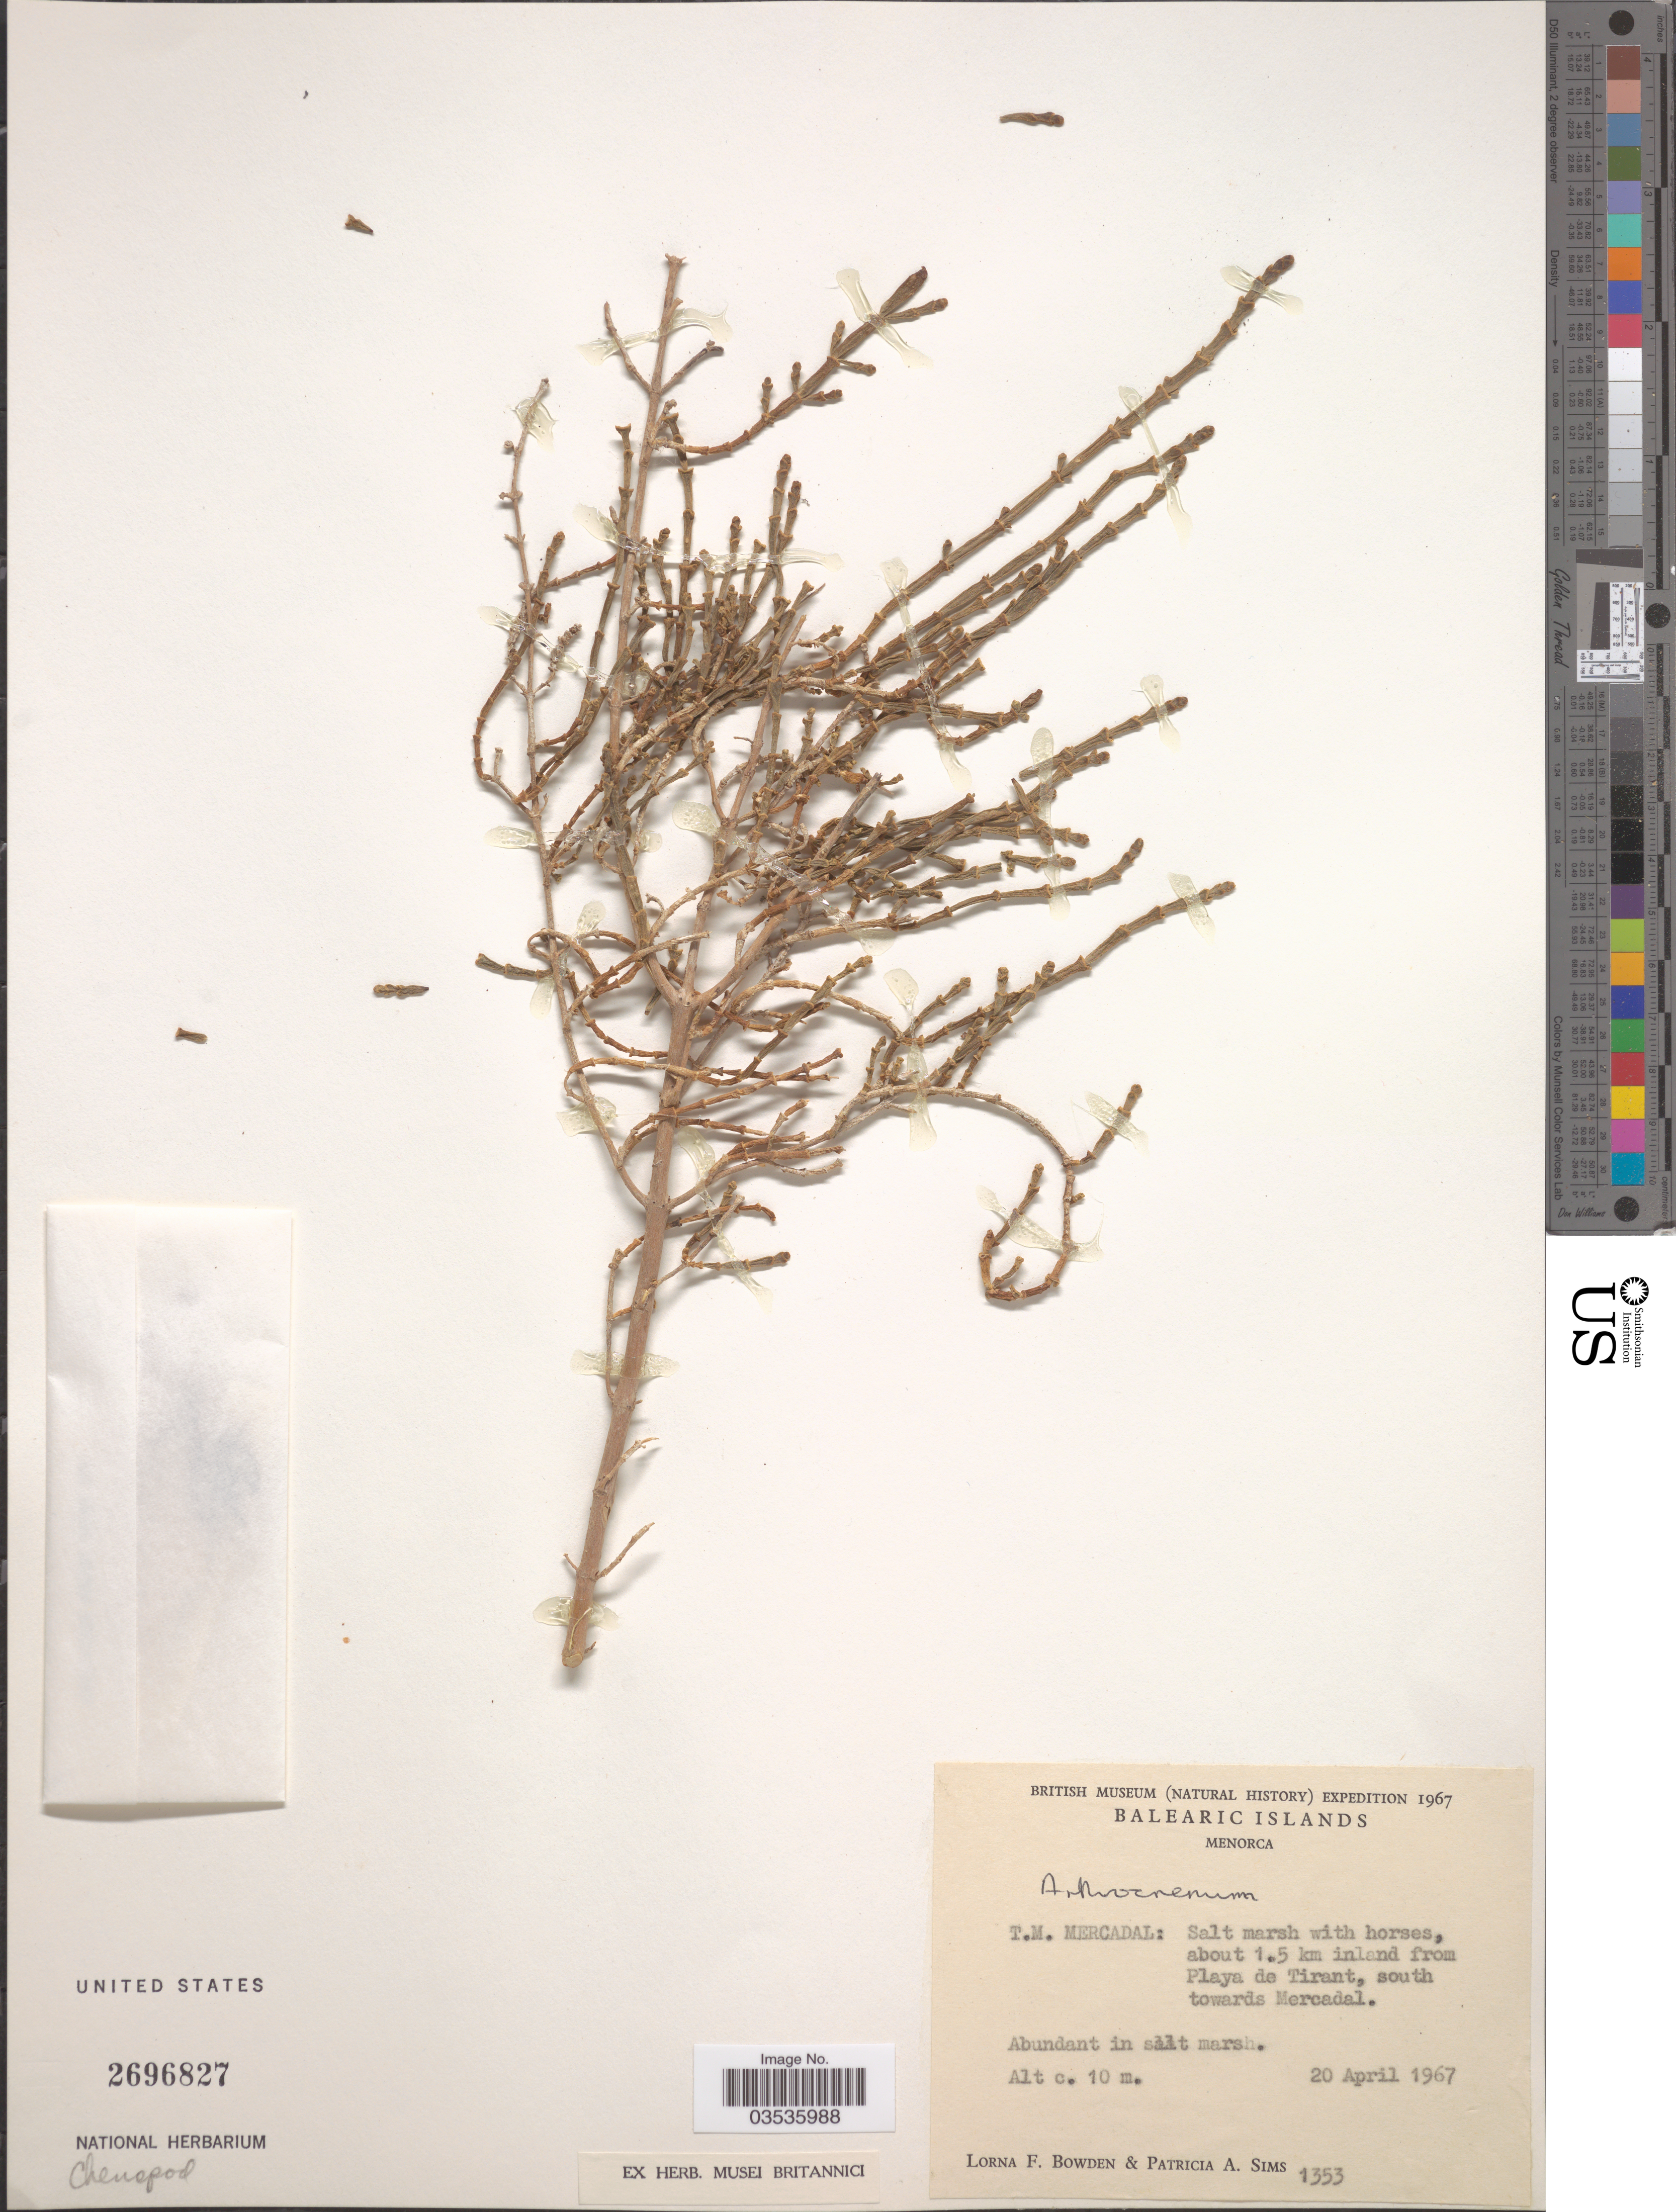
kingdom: Plantae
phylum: Tracheophyta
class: Magnoliopsida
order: Caryophyllales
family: Amaranthaceae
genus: Salicornia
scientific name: Salicornia fruticosa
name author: (L.) L.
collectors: L. F. Bowden & P. A. Sims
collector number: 1353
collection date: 1967-04-20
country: Spain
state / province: Islas Baleares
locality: Balearic Islands. Menorca. T.M. Mercadal: about 1.5 km inland from Playa de Tirant, south towards Mercadal.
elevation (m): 10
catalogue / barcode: US 2696827